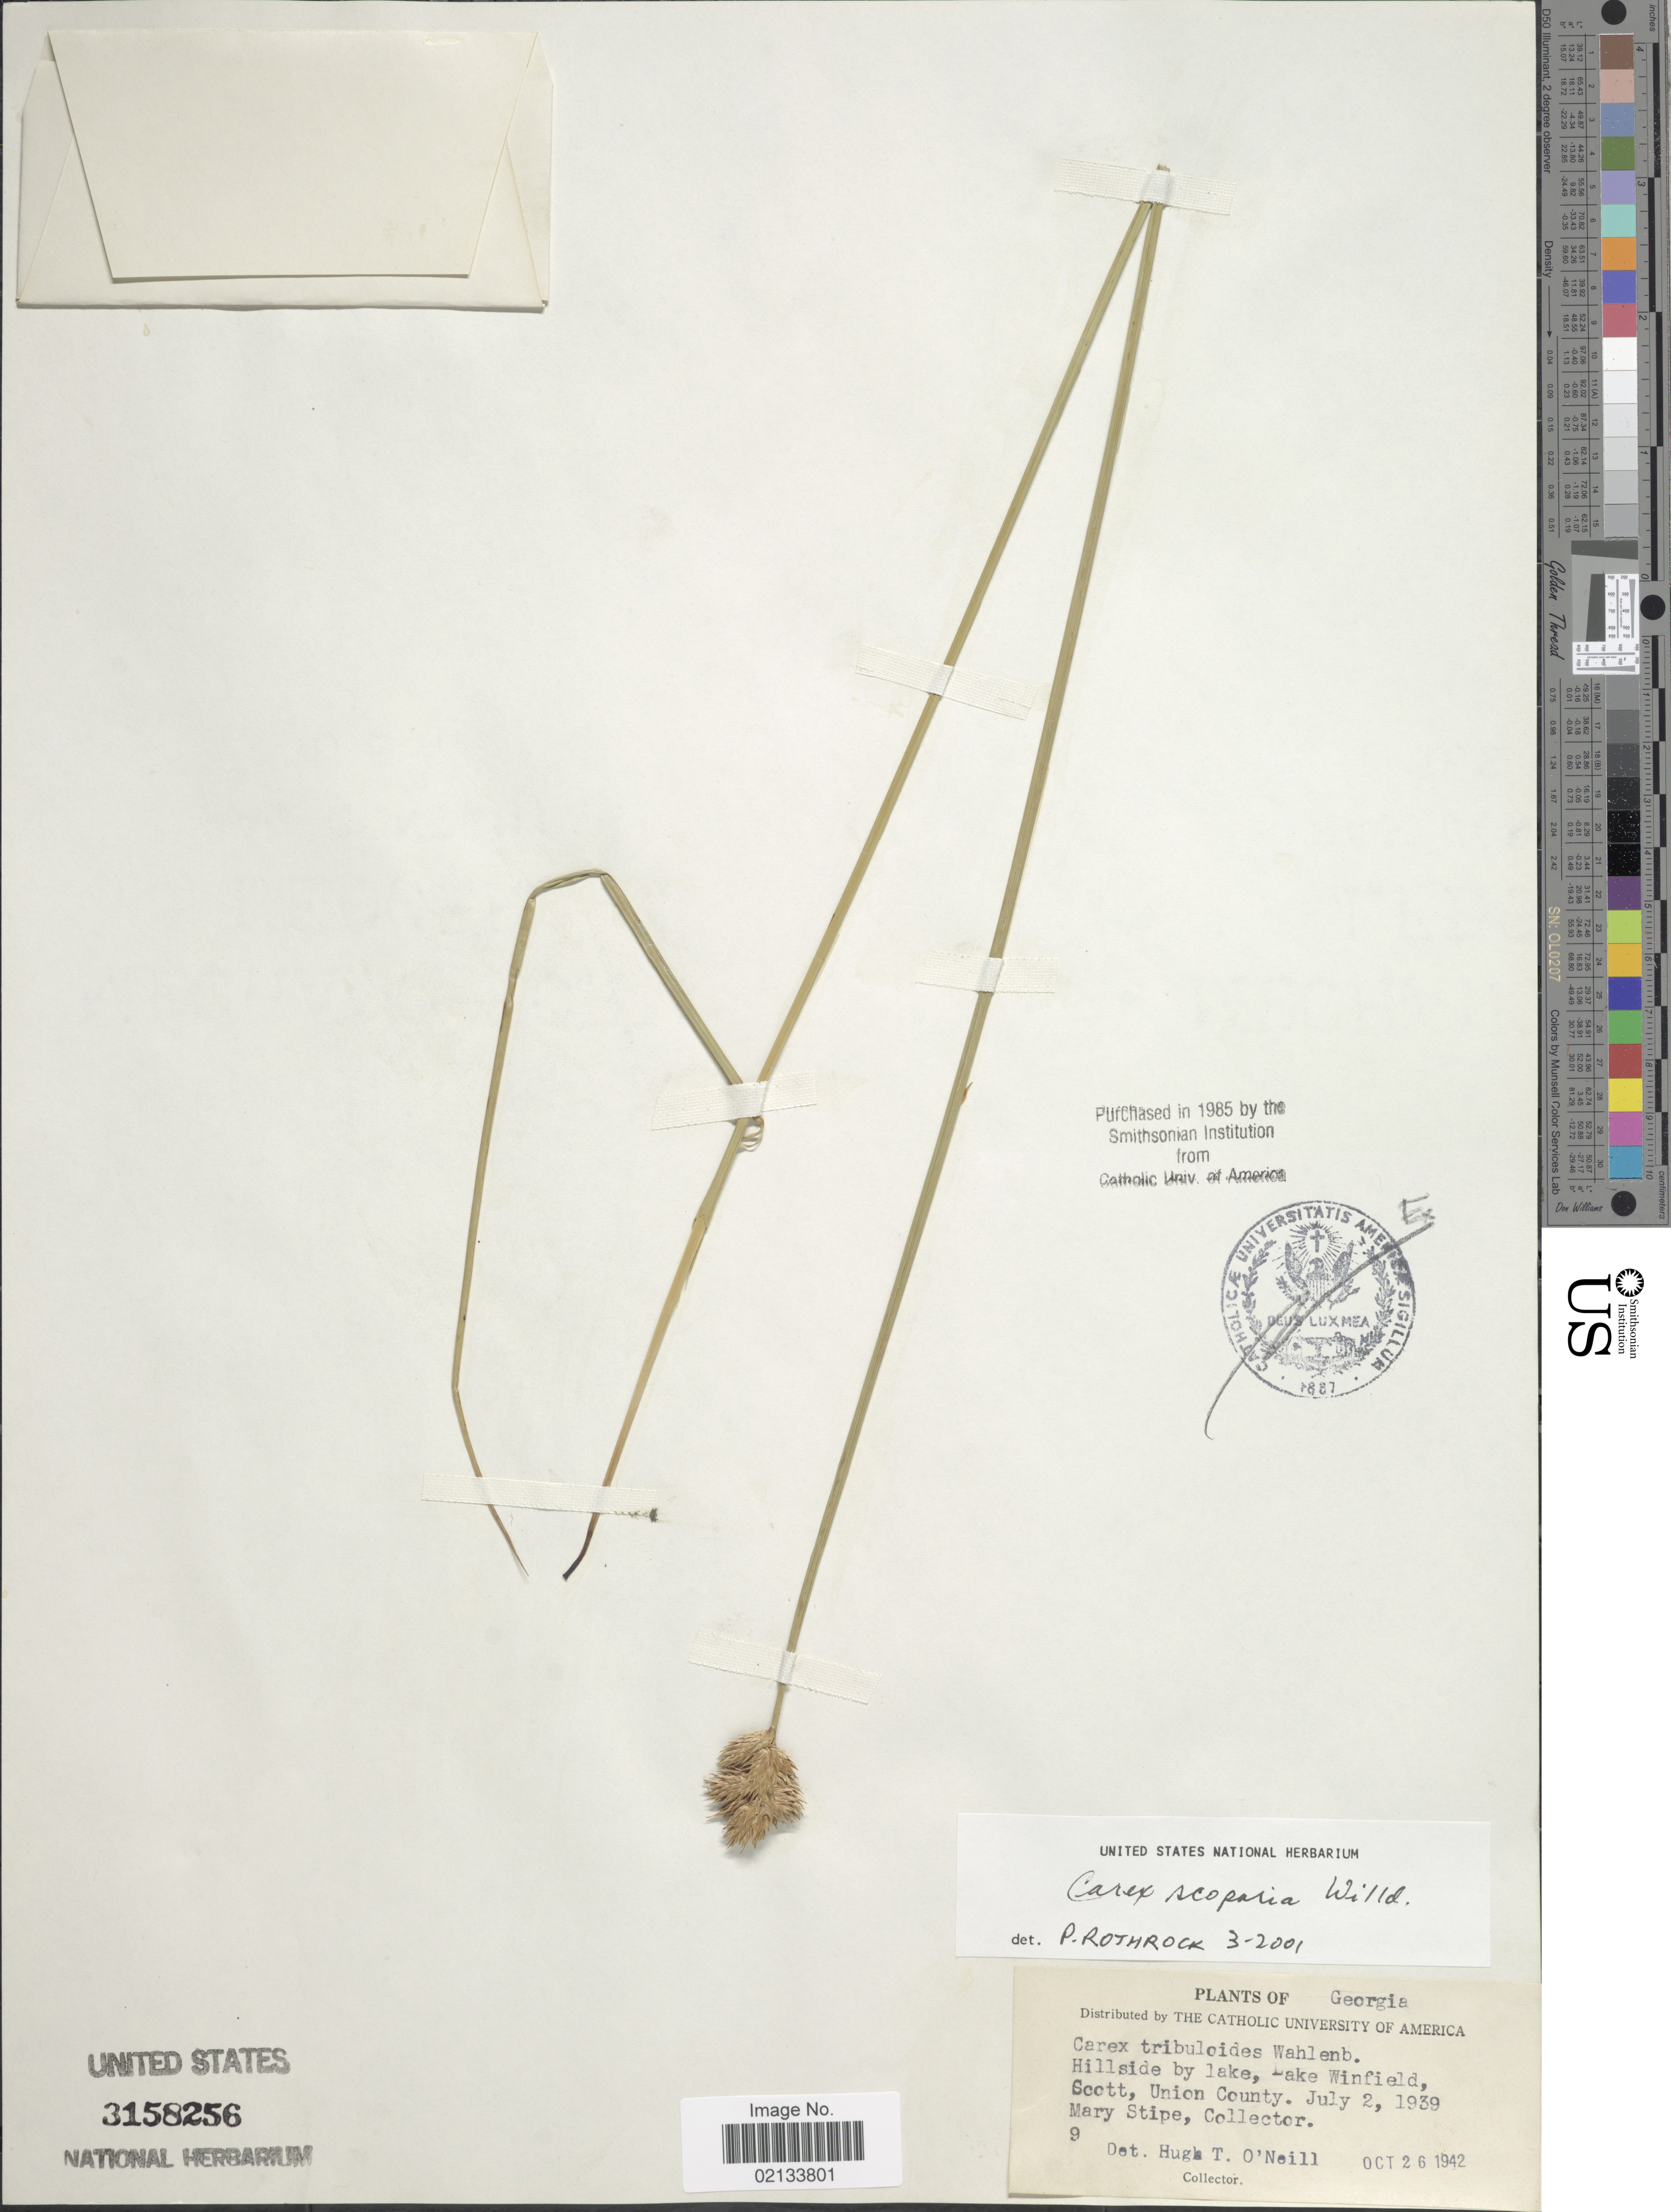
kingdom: Plantae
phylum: Tracheophyta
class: Liliopsida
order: Poales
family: Cyperaceae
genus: Carex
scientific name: Carex scoparia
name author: Schkuhr ex Willd.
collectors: M. Stipe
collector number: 9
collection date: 1939-07-02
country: United States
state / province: Georgia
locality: Hillside by lake, lake Winfield, Scott, Union County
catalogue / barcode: US 3158256